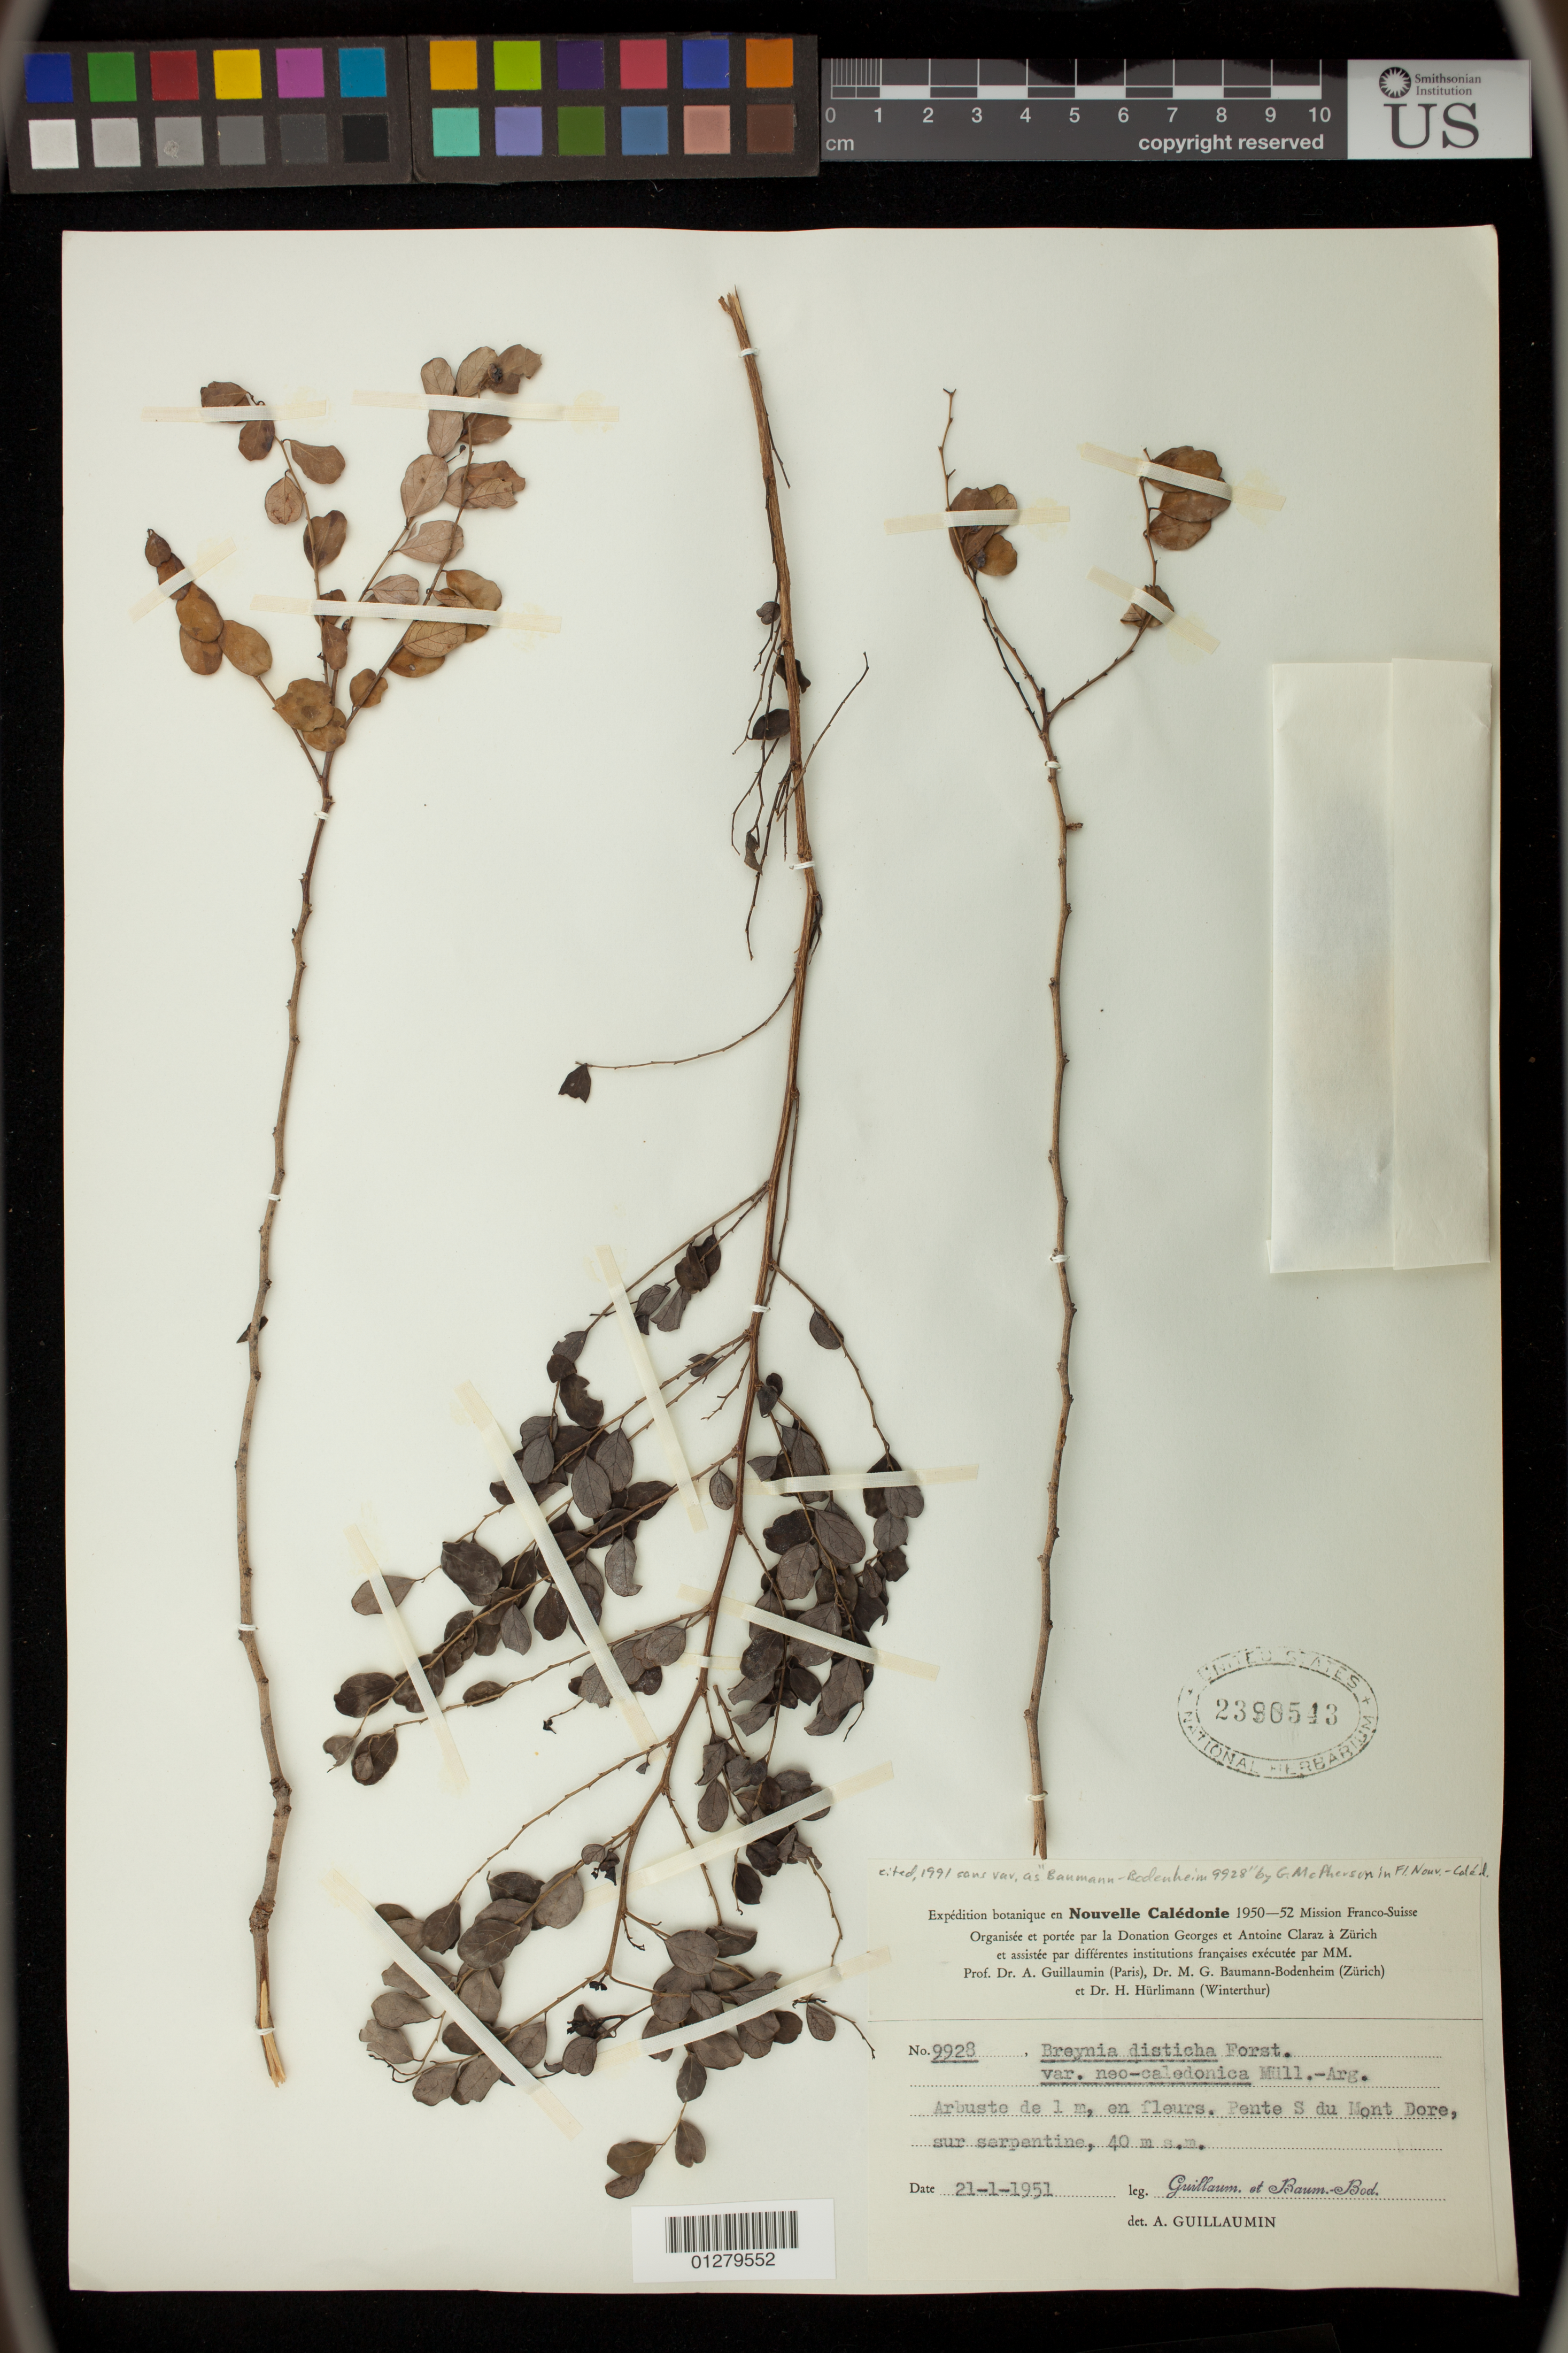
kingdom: Plantae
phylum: Tracheophyta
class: Magnoliopsida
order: Malpighiales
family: Phyllanthaceae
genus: Phyllanthus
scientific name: Phyllanthus nivosus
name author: W. Bull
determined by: Wagner, W. L., (BOT), Smithsonian Institution - National Museum of Natural History (UNITED STATES)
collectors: A. Guillaumin & M. G. Baumann-Bodenheim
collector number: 9928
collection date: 1951-01-21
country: New Caledonia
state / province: South Province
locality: Pente S du slope south of Mont Dore, sur serpentine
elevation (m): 40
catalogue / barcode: US 2390543